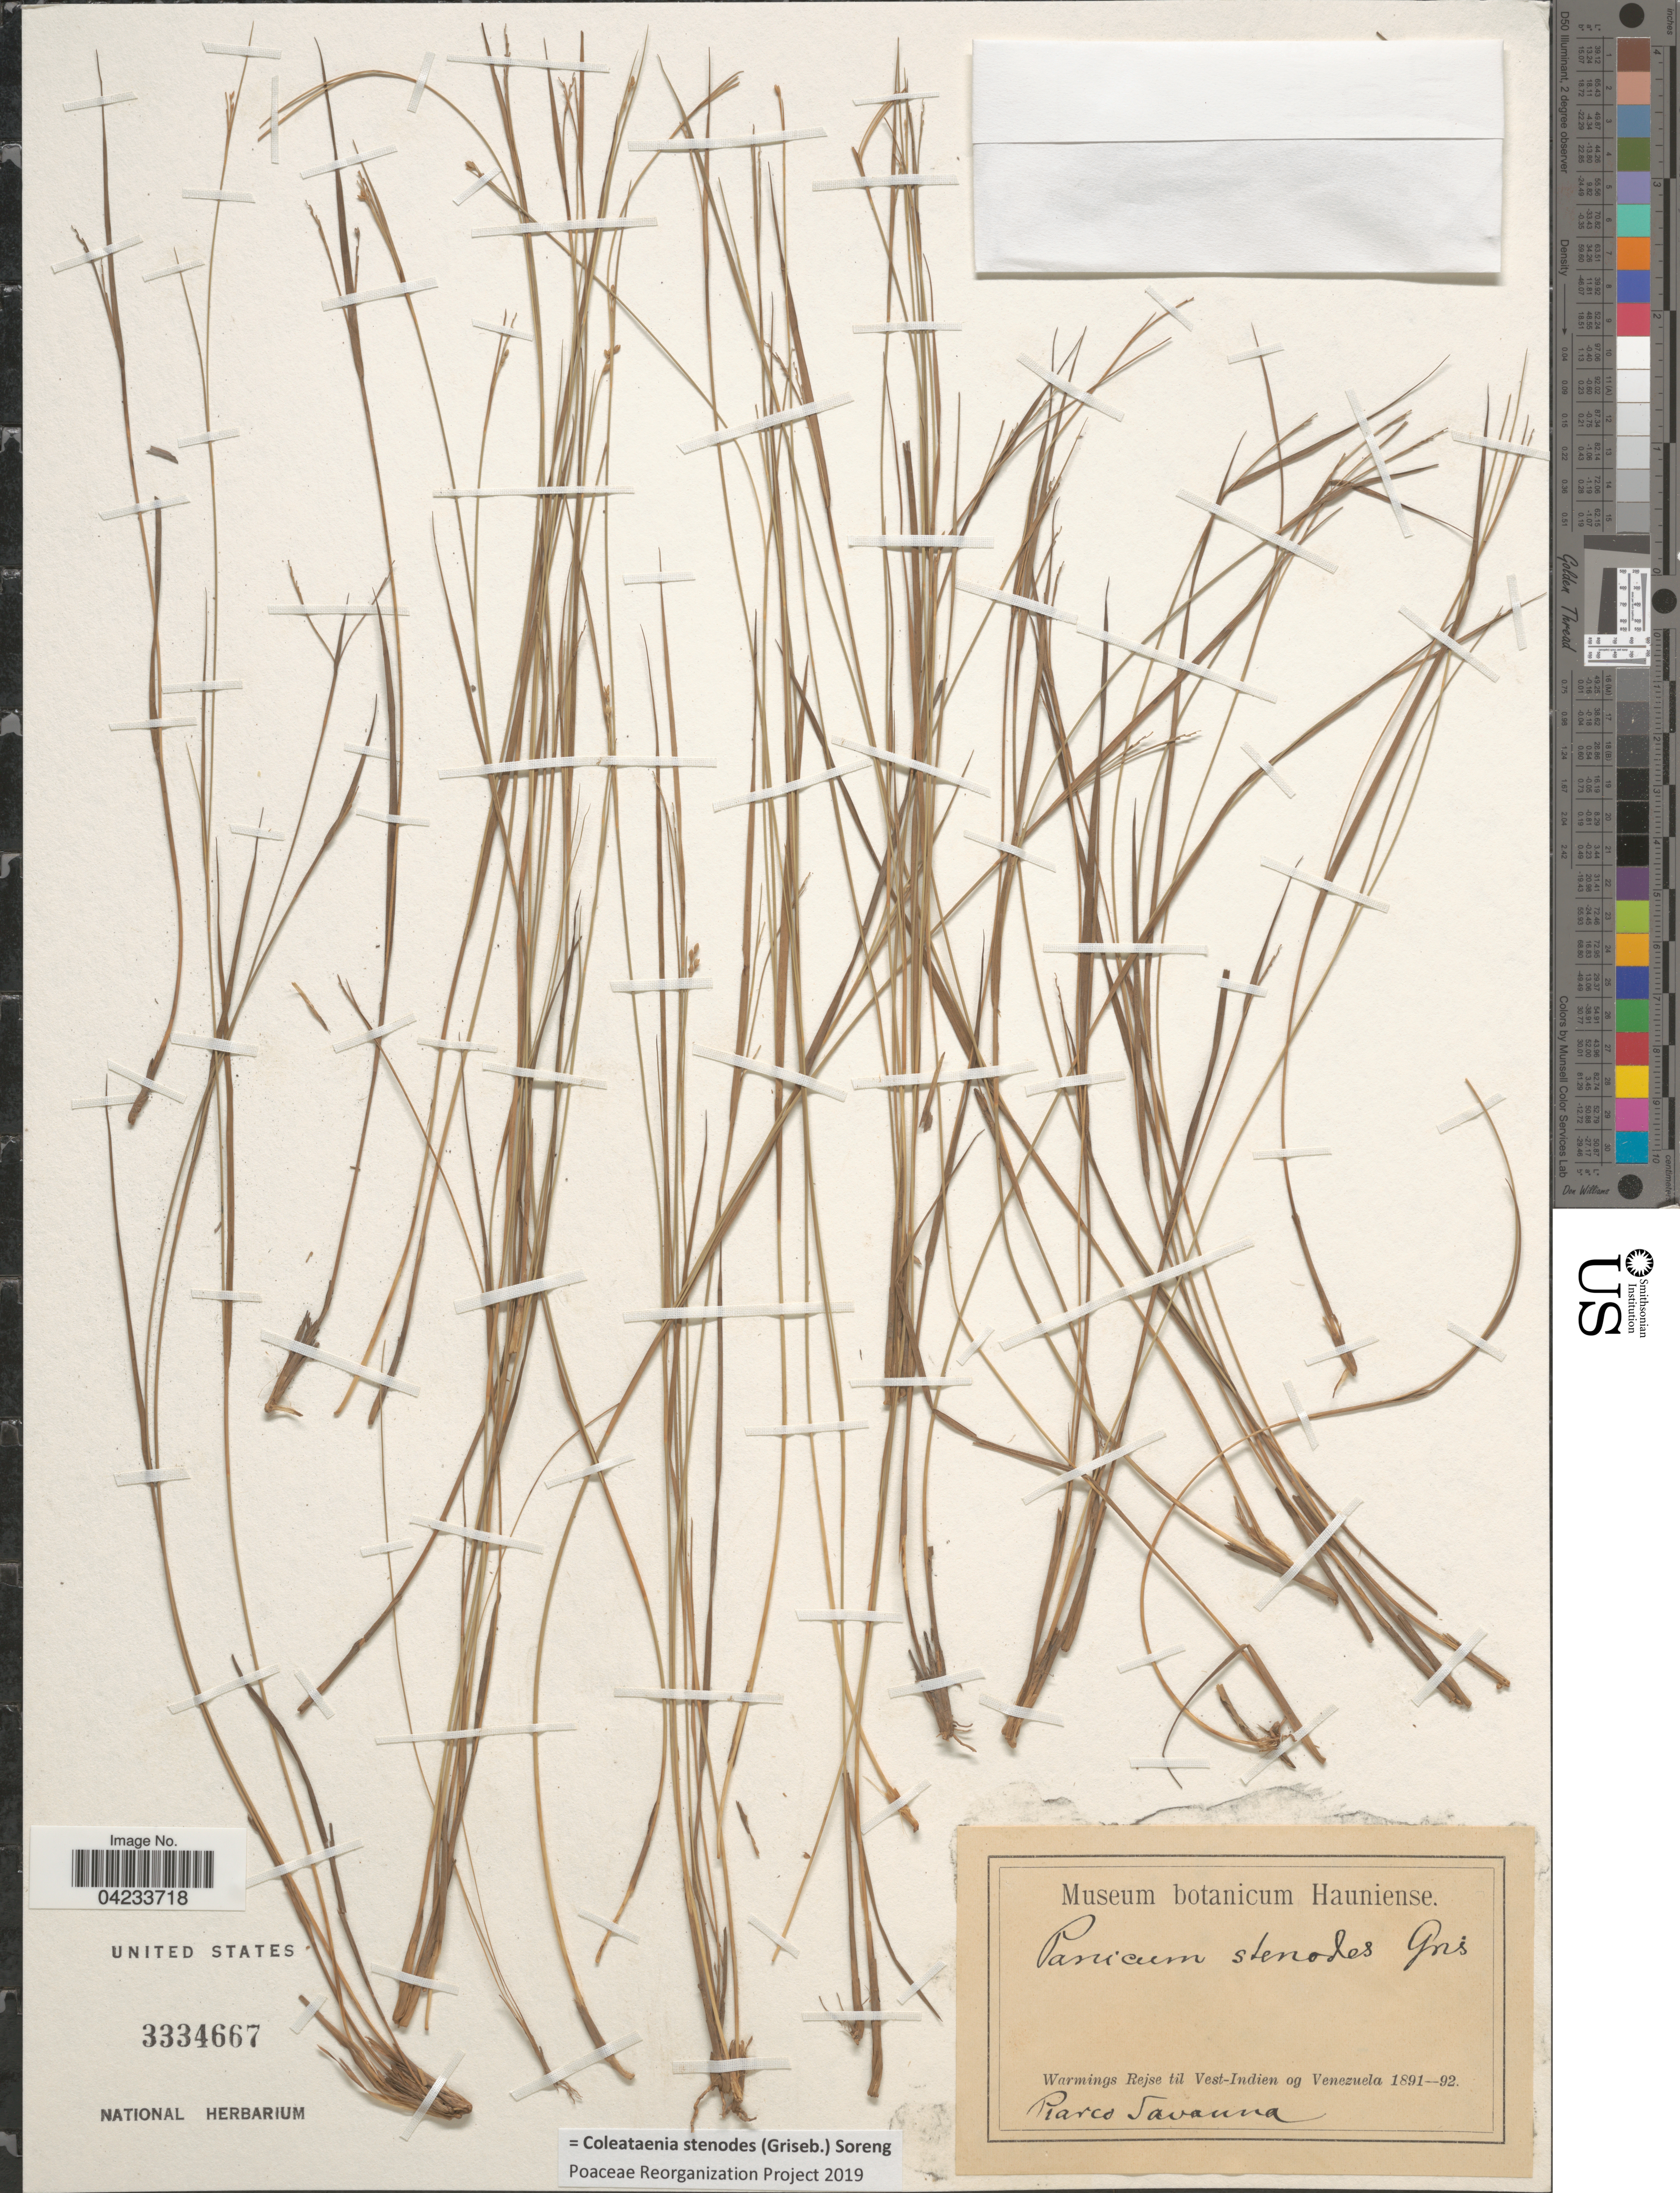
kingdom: Plantae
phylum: Tracheophyta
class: Liliopsida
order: Poales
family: Poaceae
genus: Coleataenia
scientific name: Coleataenia stenodes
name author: (Griseb.) Soreng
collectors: -. Warmings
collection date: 1891/1892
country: Venezuela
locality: Rejse til Vest-Indien og Venezuela. Piarco Savanna.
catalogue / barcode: US 3334667